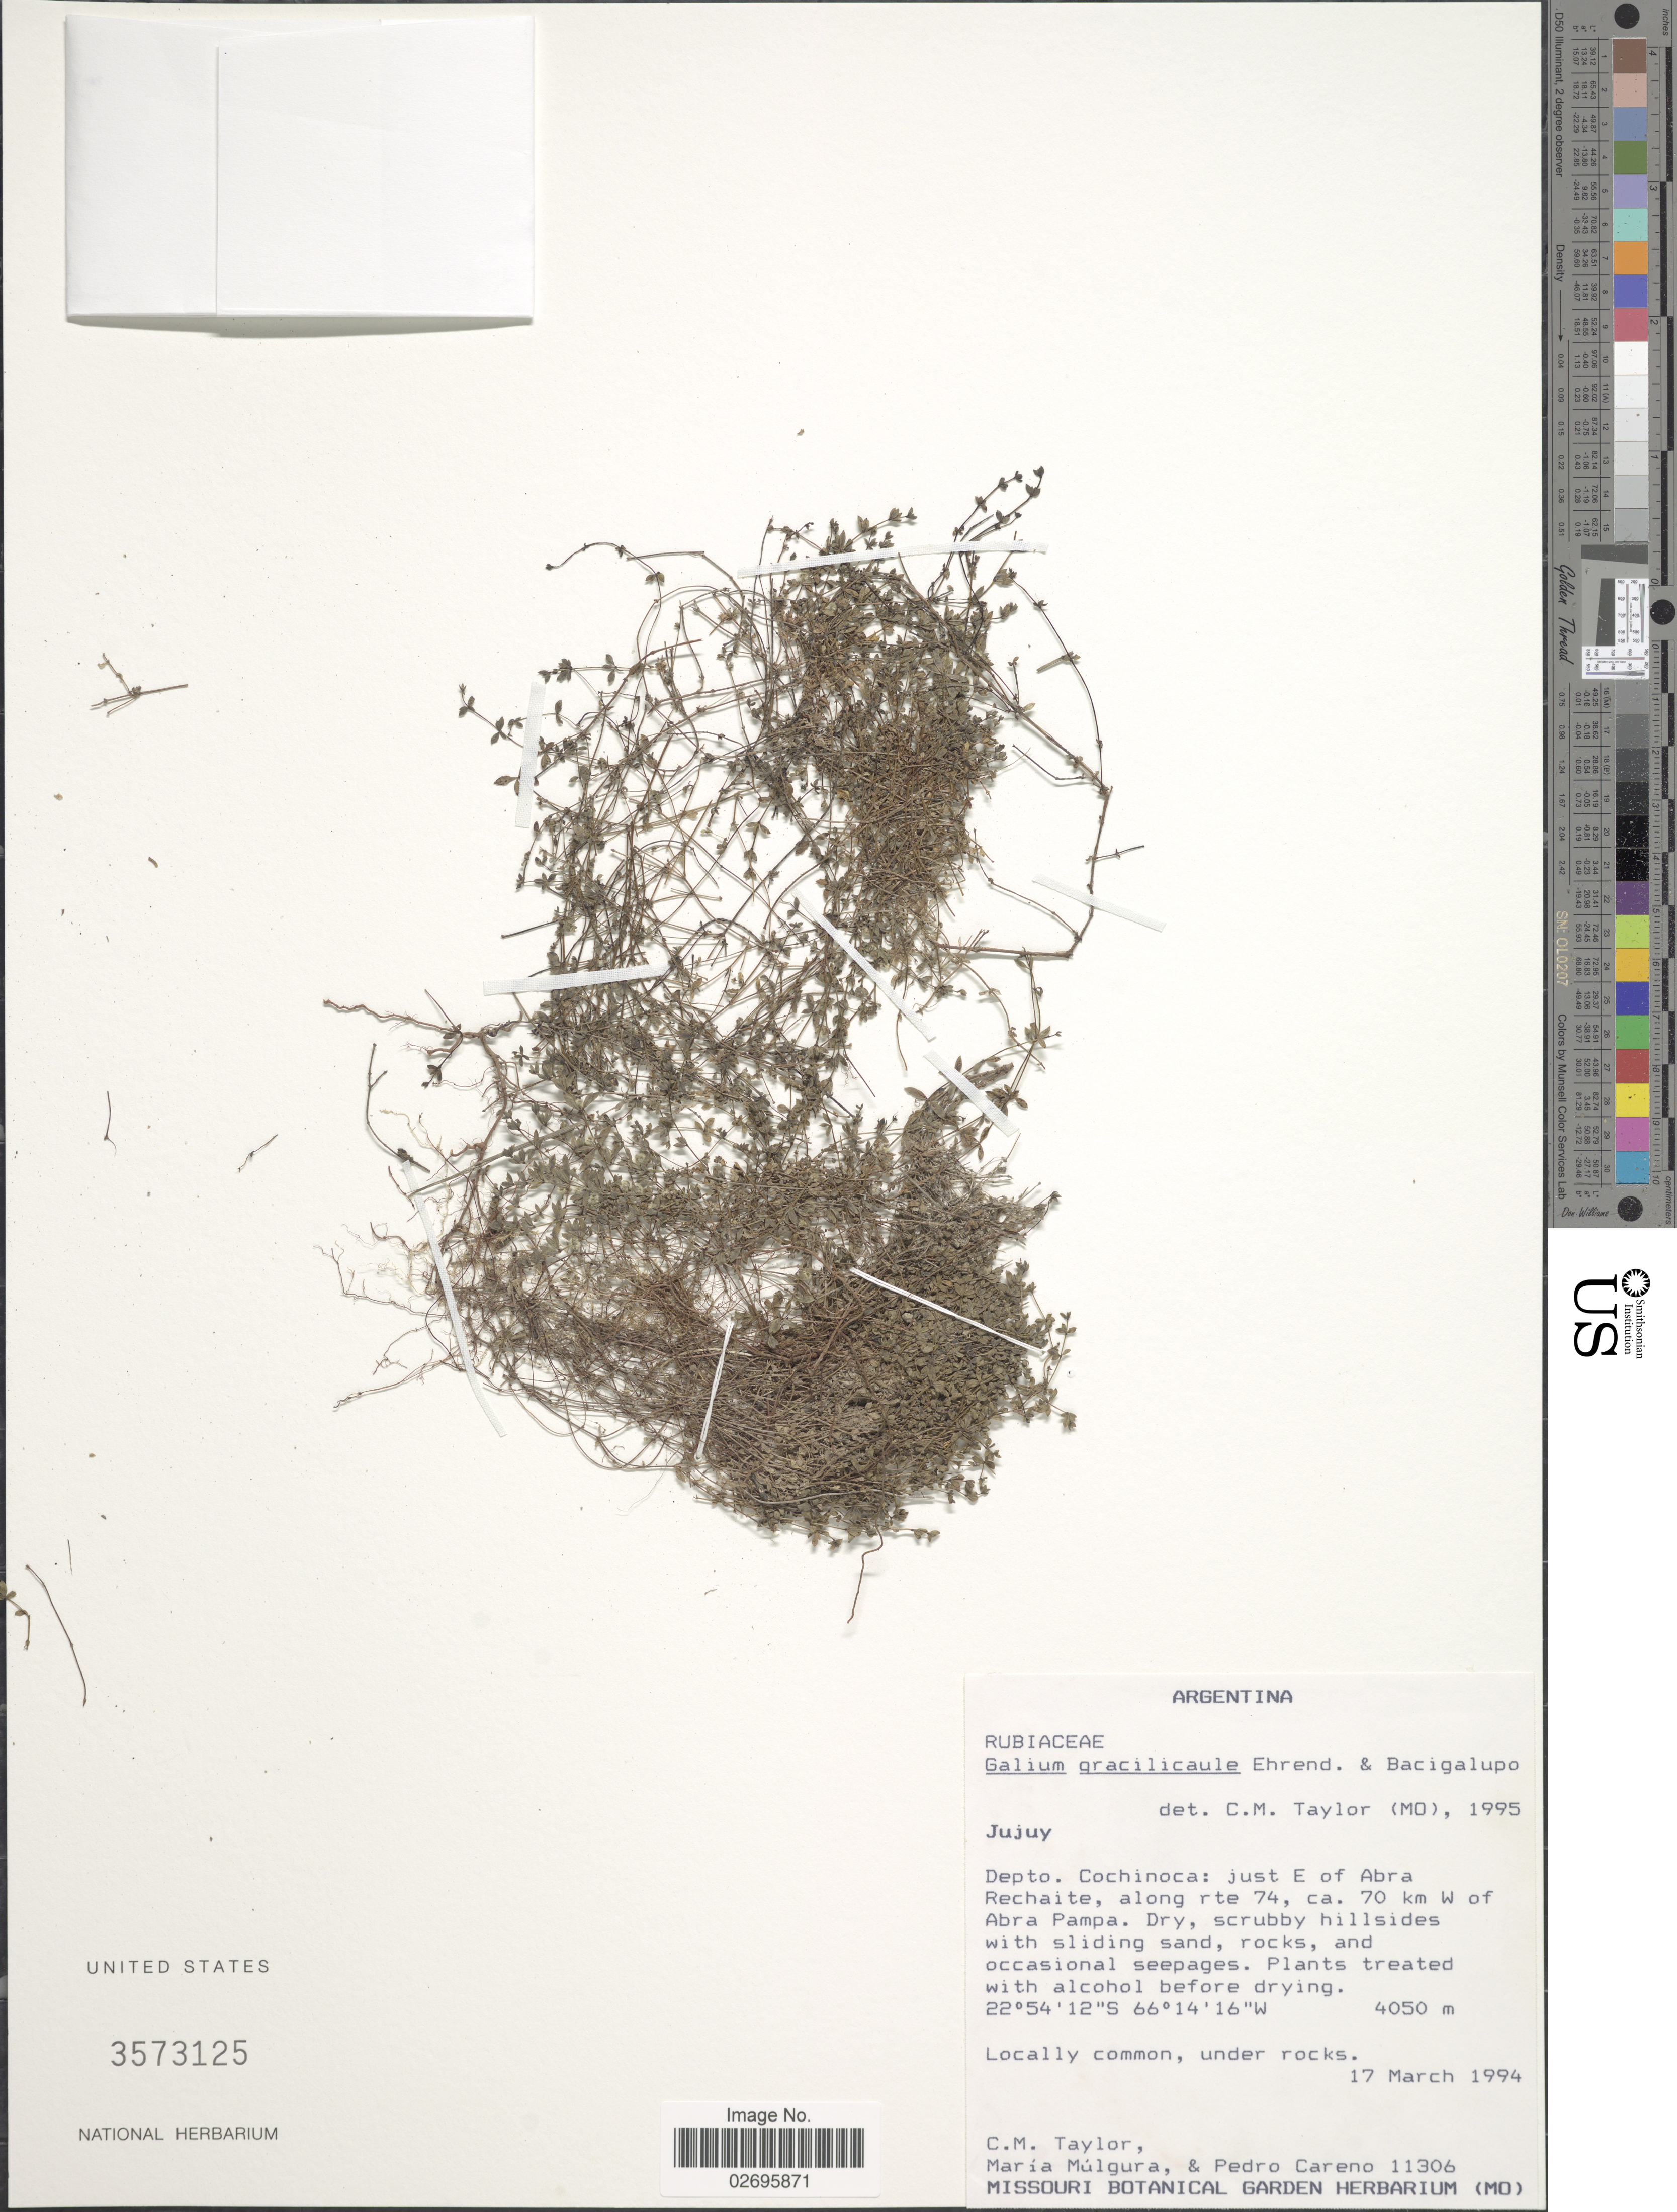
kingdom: Plantae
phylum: Tracheophyta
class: Magnoliopsida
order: Gentianales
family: Rubiaceae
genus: Galium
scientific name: Galium gracilicaule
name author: Bacigalupo & Ehrend.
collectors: C. M. Taylor, M. Múlgura & P. Careno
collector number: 11306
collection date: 1994-03-17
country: Argentina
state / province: Jujuy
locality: Depto. Cochinoca: just E of Abra Rechaite, along rte 74, ca 70 km W of Abra Pampa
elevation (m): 4050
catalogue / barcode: US 3573125